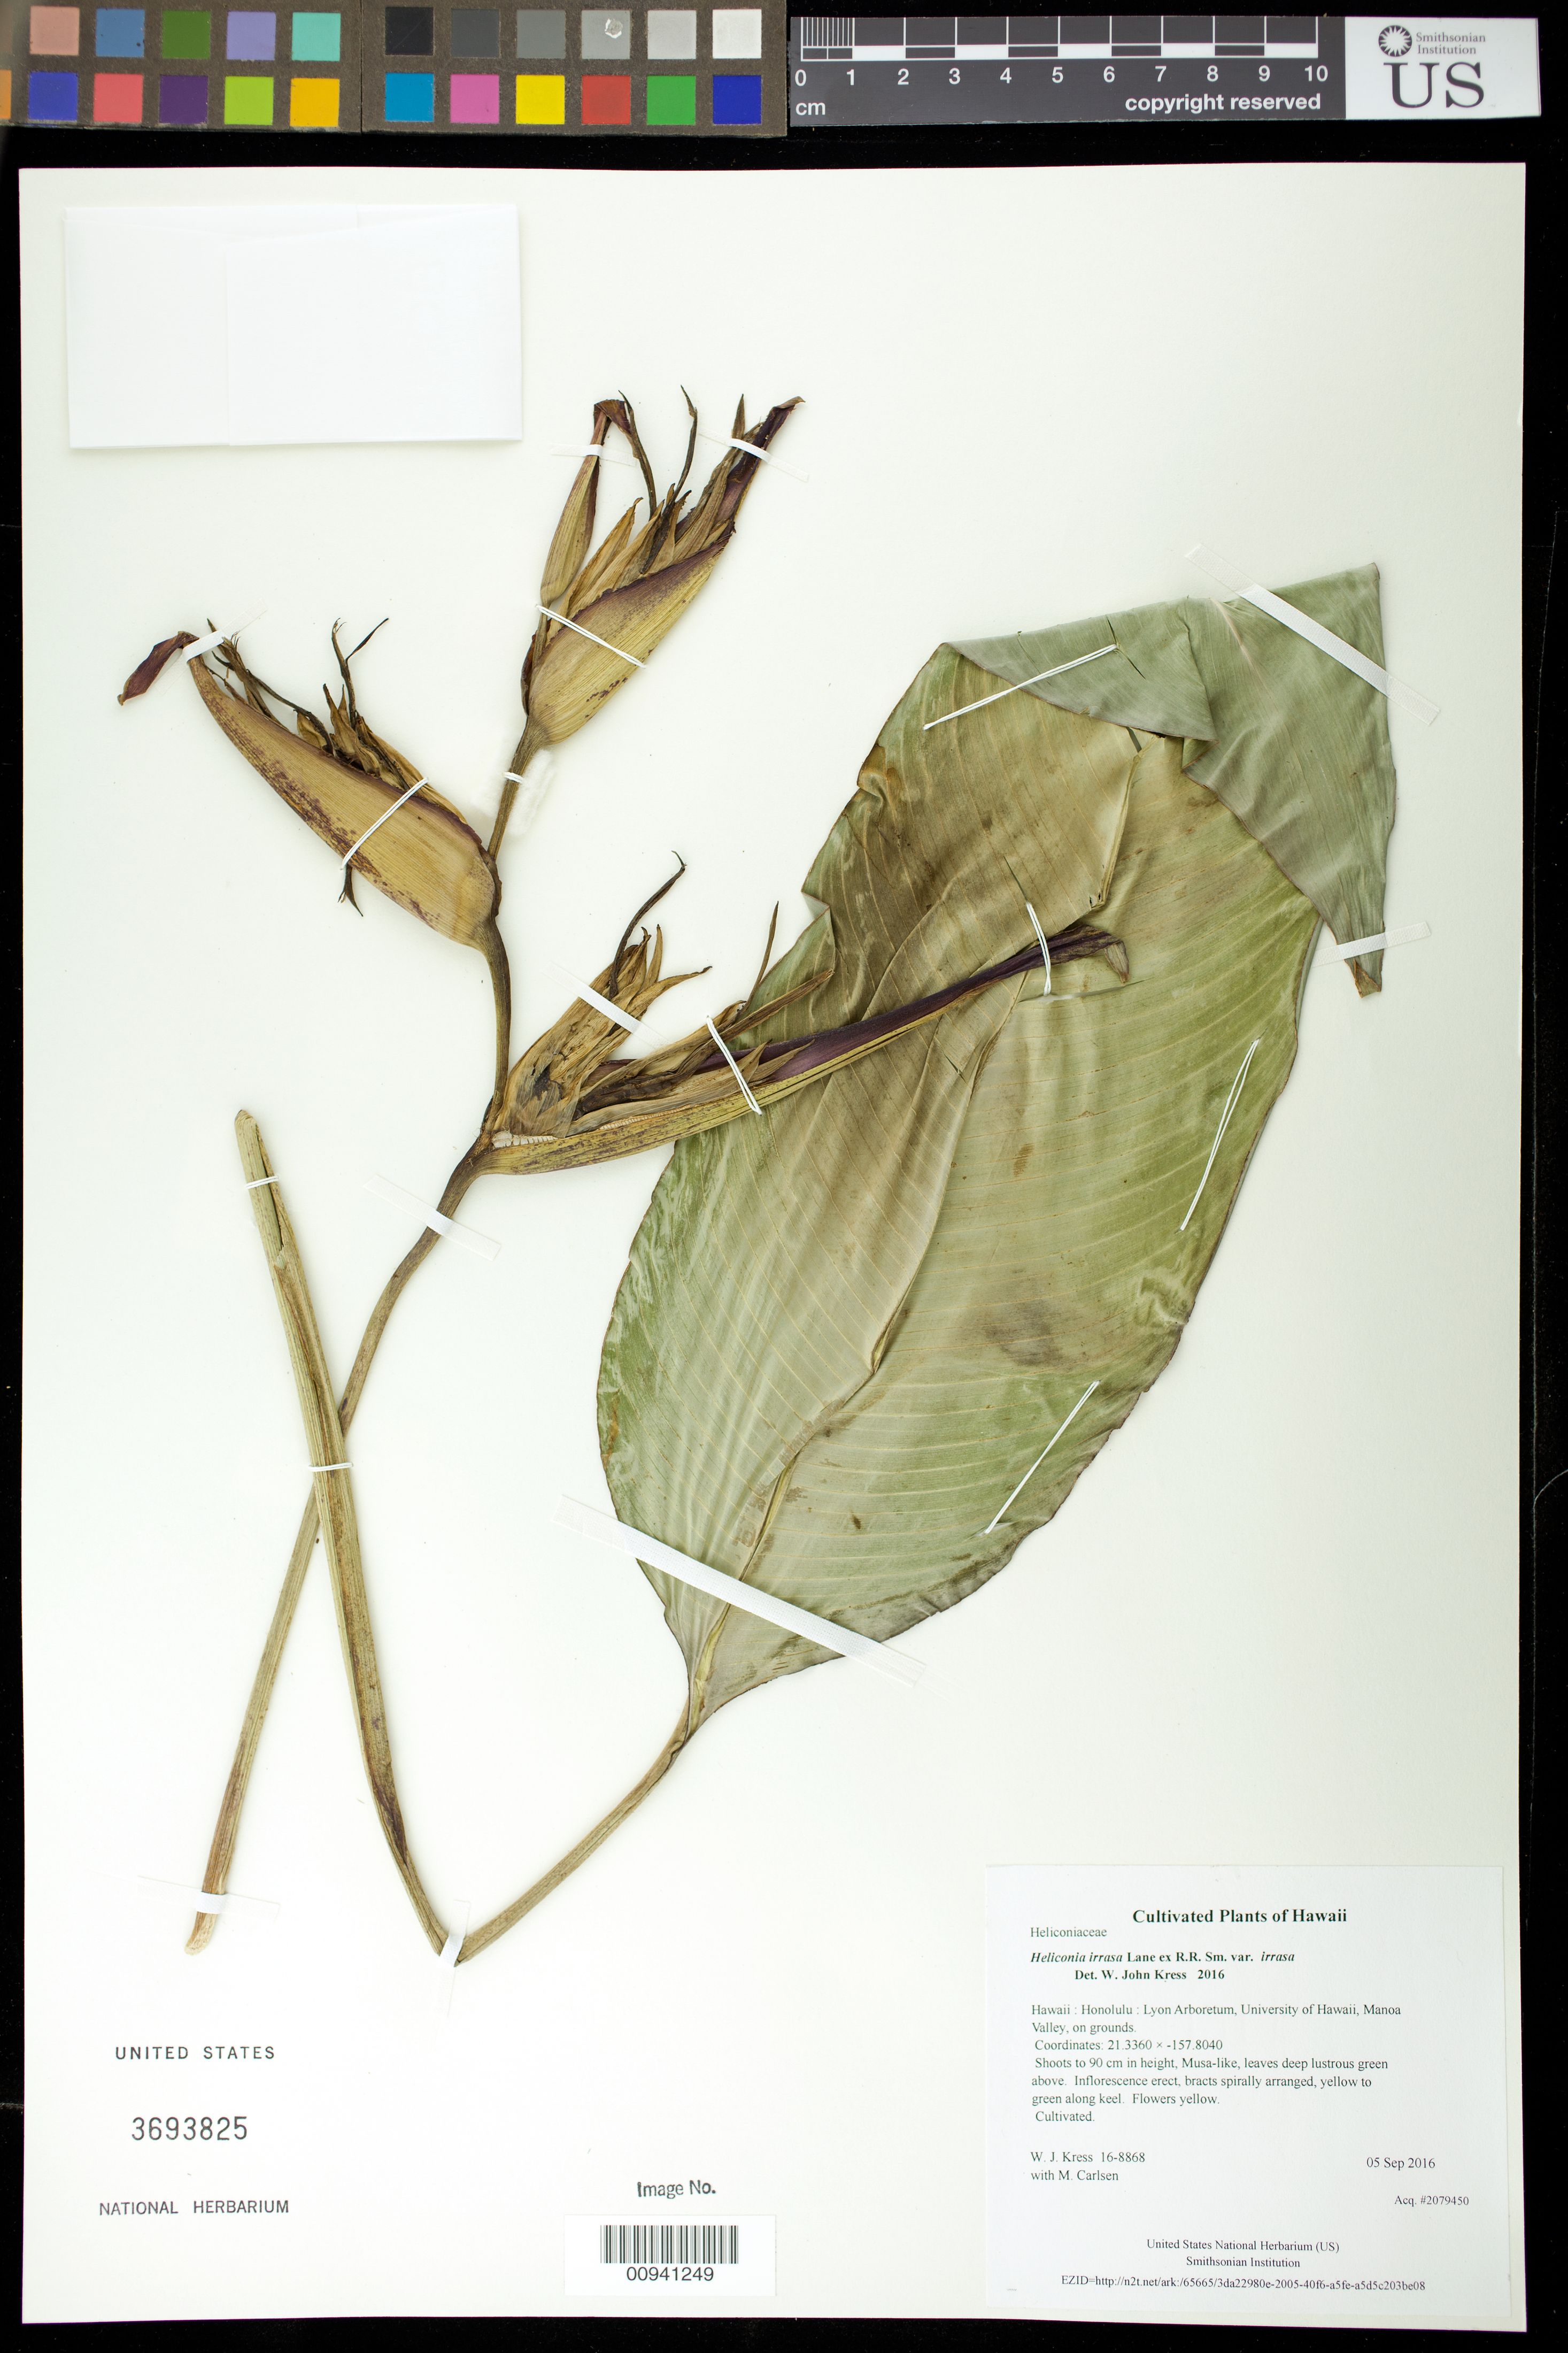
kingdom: Plantae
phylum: Tracheophyta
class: Liliopsida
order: Zingiberales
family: Heliconiaceae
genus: Heliconia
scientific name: Heliconia irrasa var. irrasa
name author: Lane ex R.R. Sm.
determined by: Kress, W. J., (US), Smithsonian Institution - National Museum of Natural History (UNITED STATES)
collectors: W. J. Kress & M. M. Carlsen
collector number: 16-8868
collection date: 2016-09-05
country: United States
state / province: Hawaii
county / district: Honolulu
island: Oahu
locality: Lyon Arboretum, University of Hawaii, Manoa Valley, on grounds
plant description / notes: Frozen tissue stored in Biorepository at AG5NN28; dried tissue stored at AG5NN27.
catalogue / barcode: US 3693825